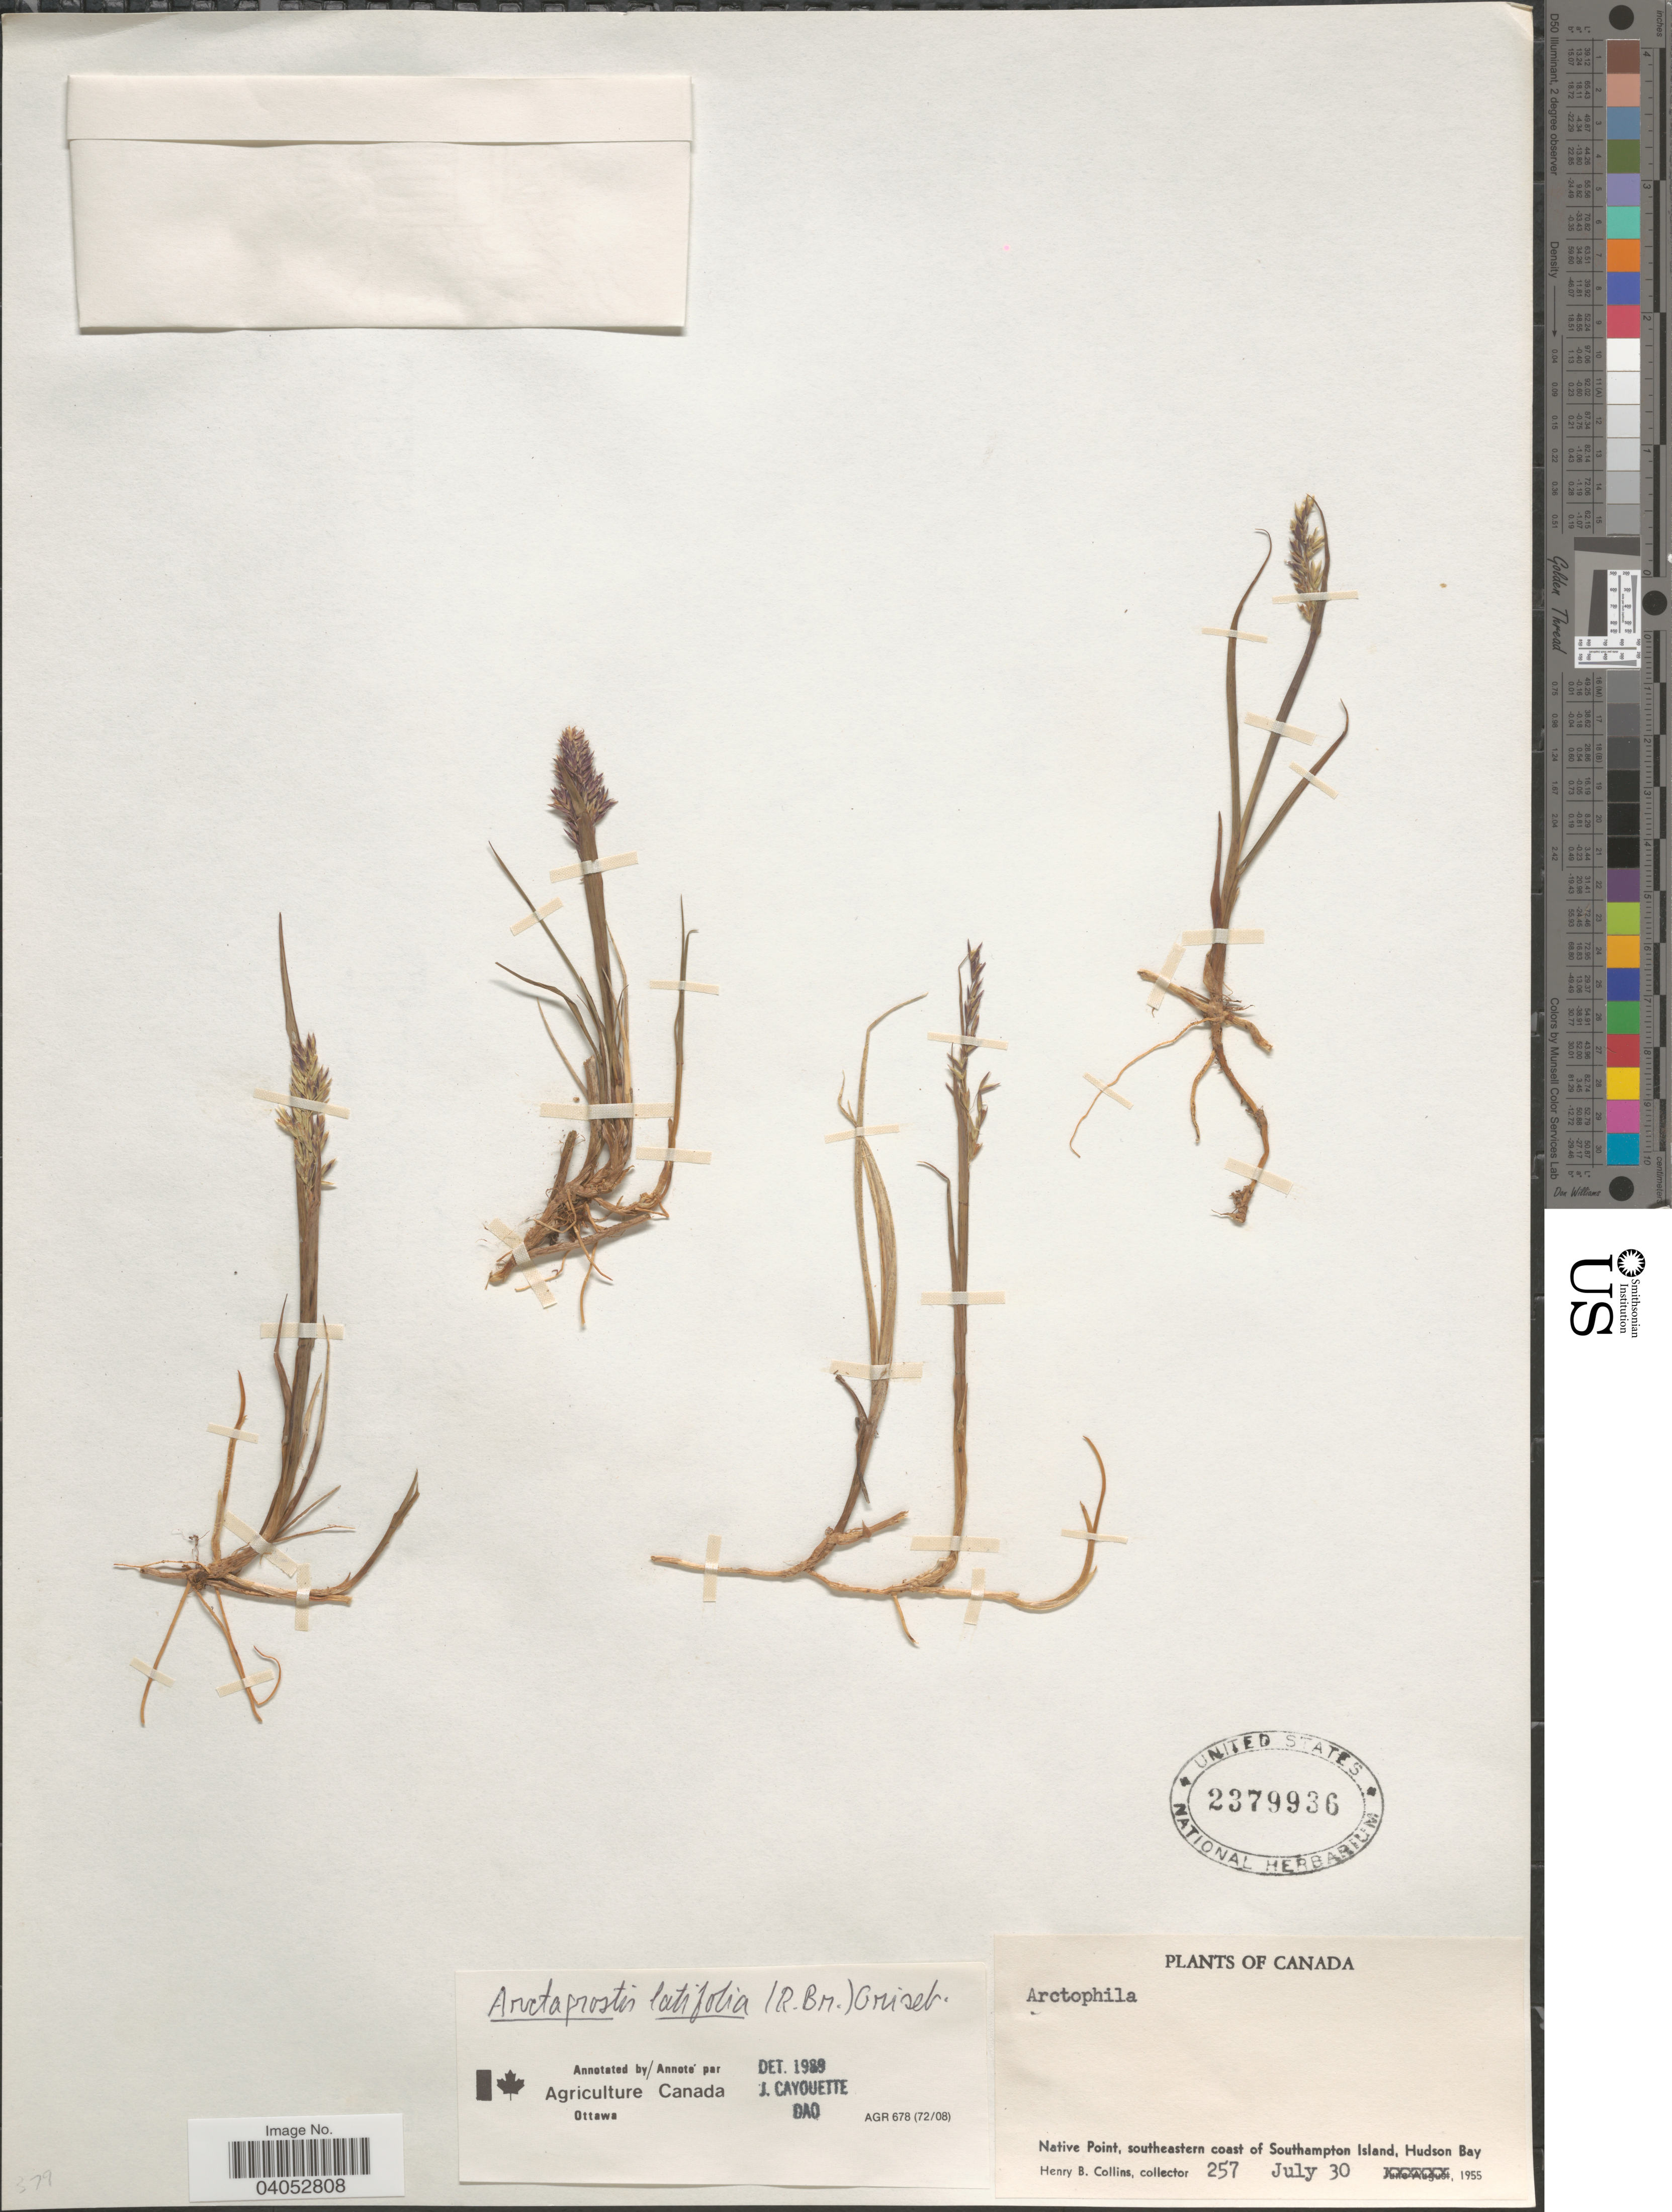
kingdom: Plantae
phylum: Tracheophyta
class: Liliopsida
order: Poales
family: Poaceae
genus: Arctagrostis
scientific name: Arctagrostis latifolia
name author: (R. Br.) Griseb.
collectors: H. Collins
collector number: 257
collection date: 1955-07-30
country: Canada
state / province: Nunavut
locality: Native Point, southeastern coast of Southampton Island, Hudson Bay.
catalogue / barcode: US 2379936